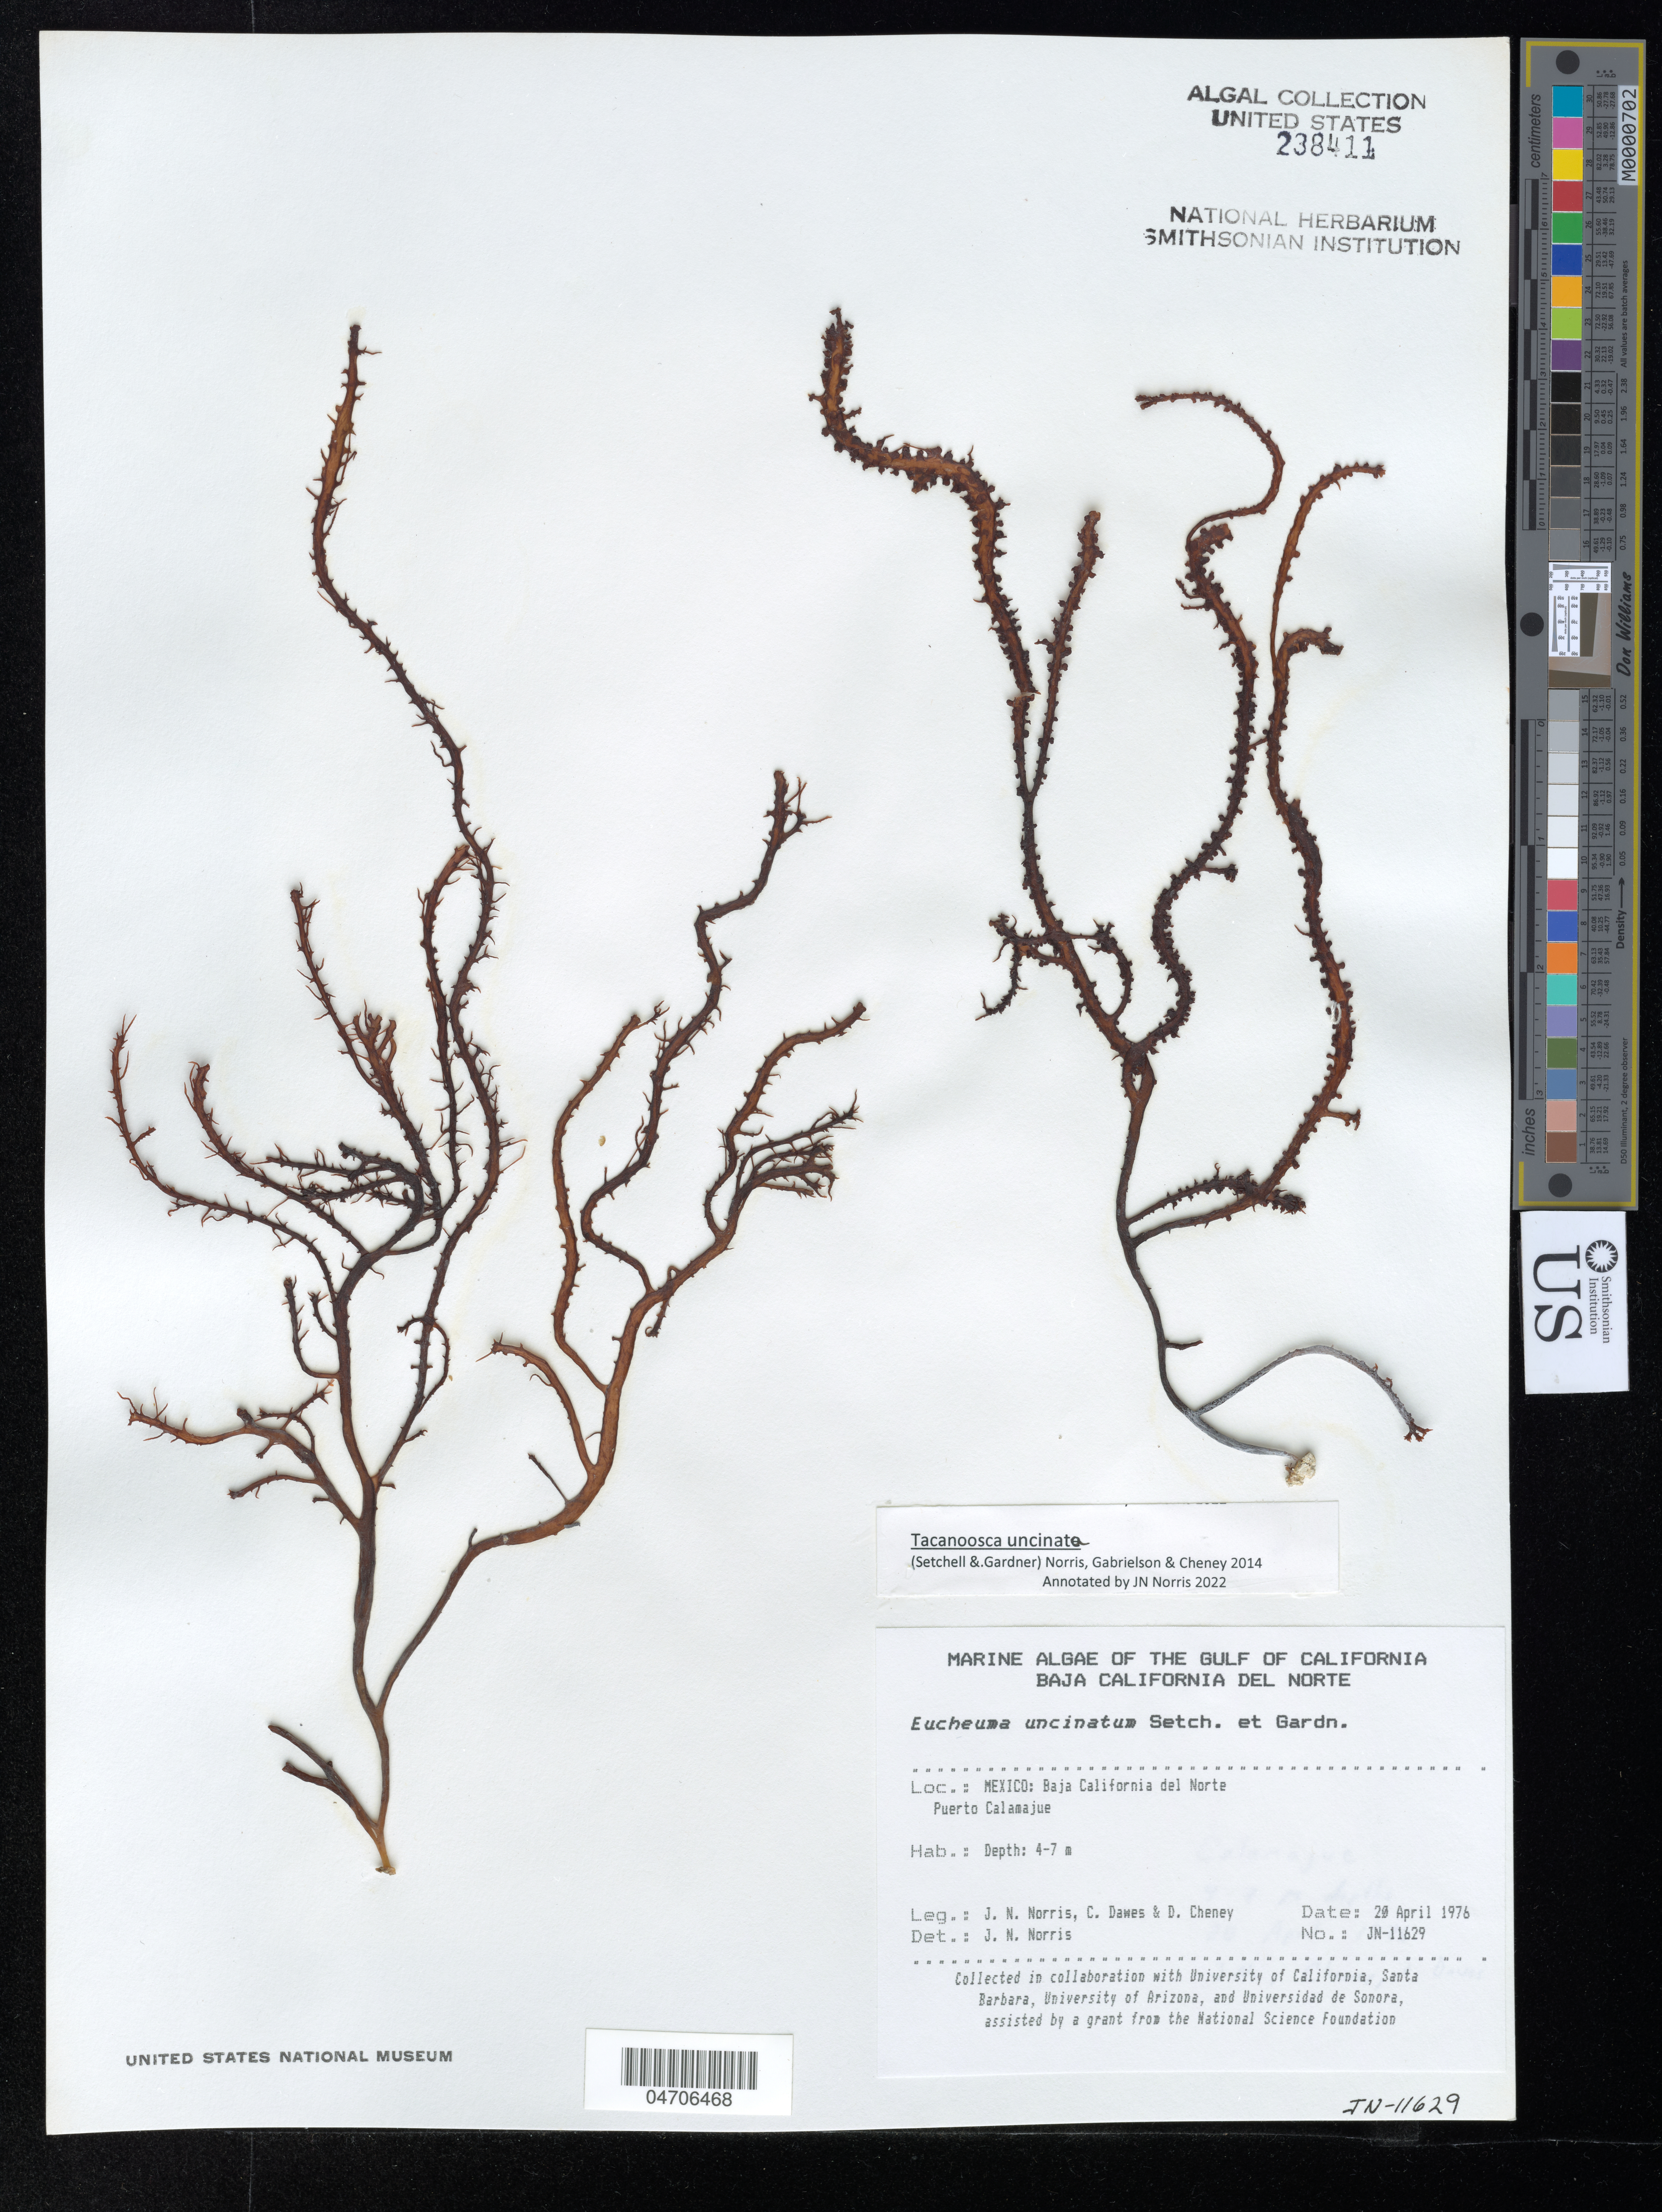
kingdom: Plantae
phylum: Rhodophyta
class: Florideophyceae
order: Gigartinales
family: Solieriaceae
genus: Eucheuma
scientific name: Eucheuma uncinatum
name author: Setch. & N.L. Gardner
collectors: J. Norris, C. Dawes & D. Cheney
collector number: JN-11629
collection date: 1976-04-20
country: Mexico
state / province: Baja California Norte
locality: The Gulf of California. Baja California del Norte. Puerto Calamajue.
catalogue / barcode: US 238411